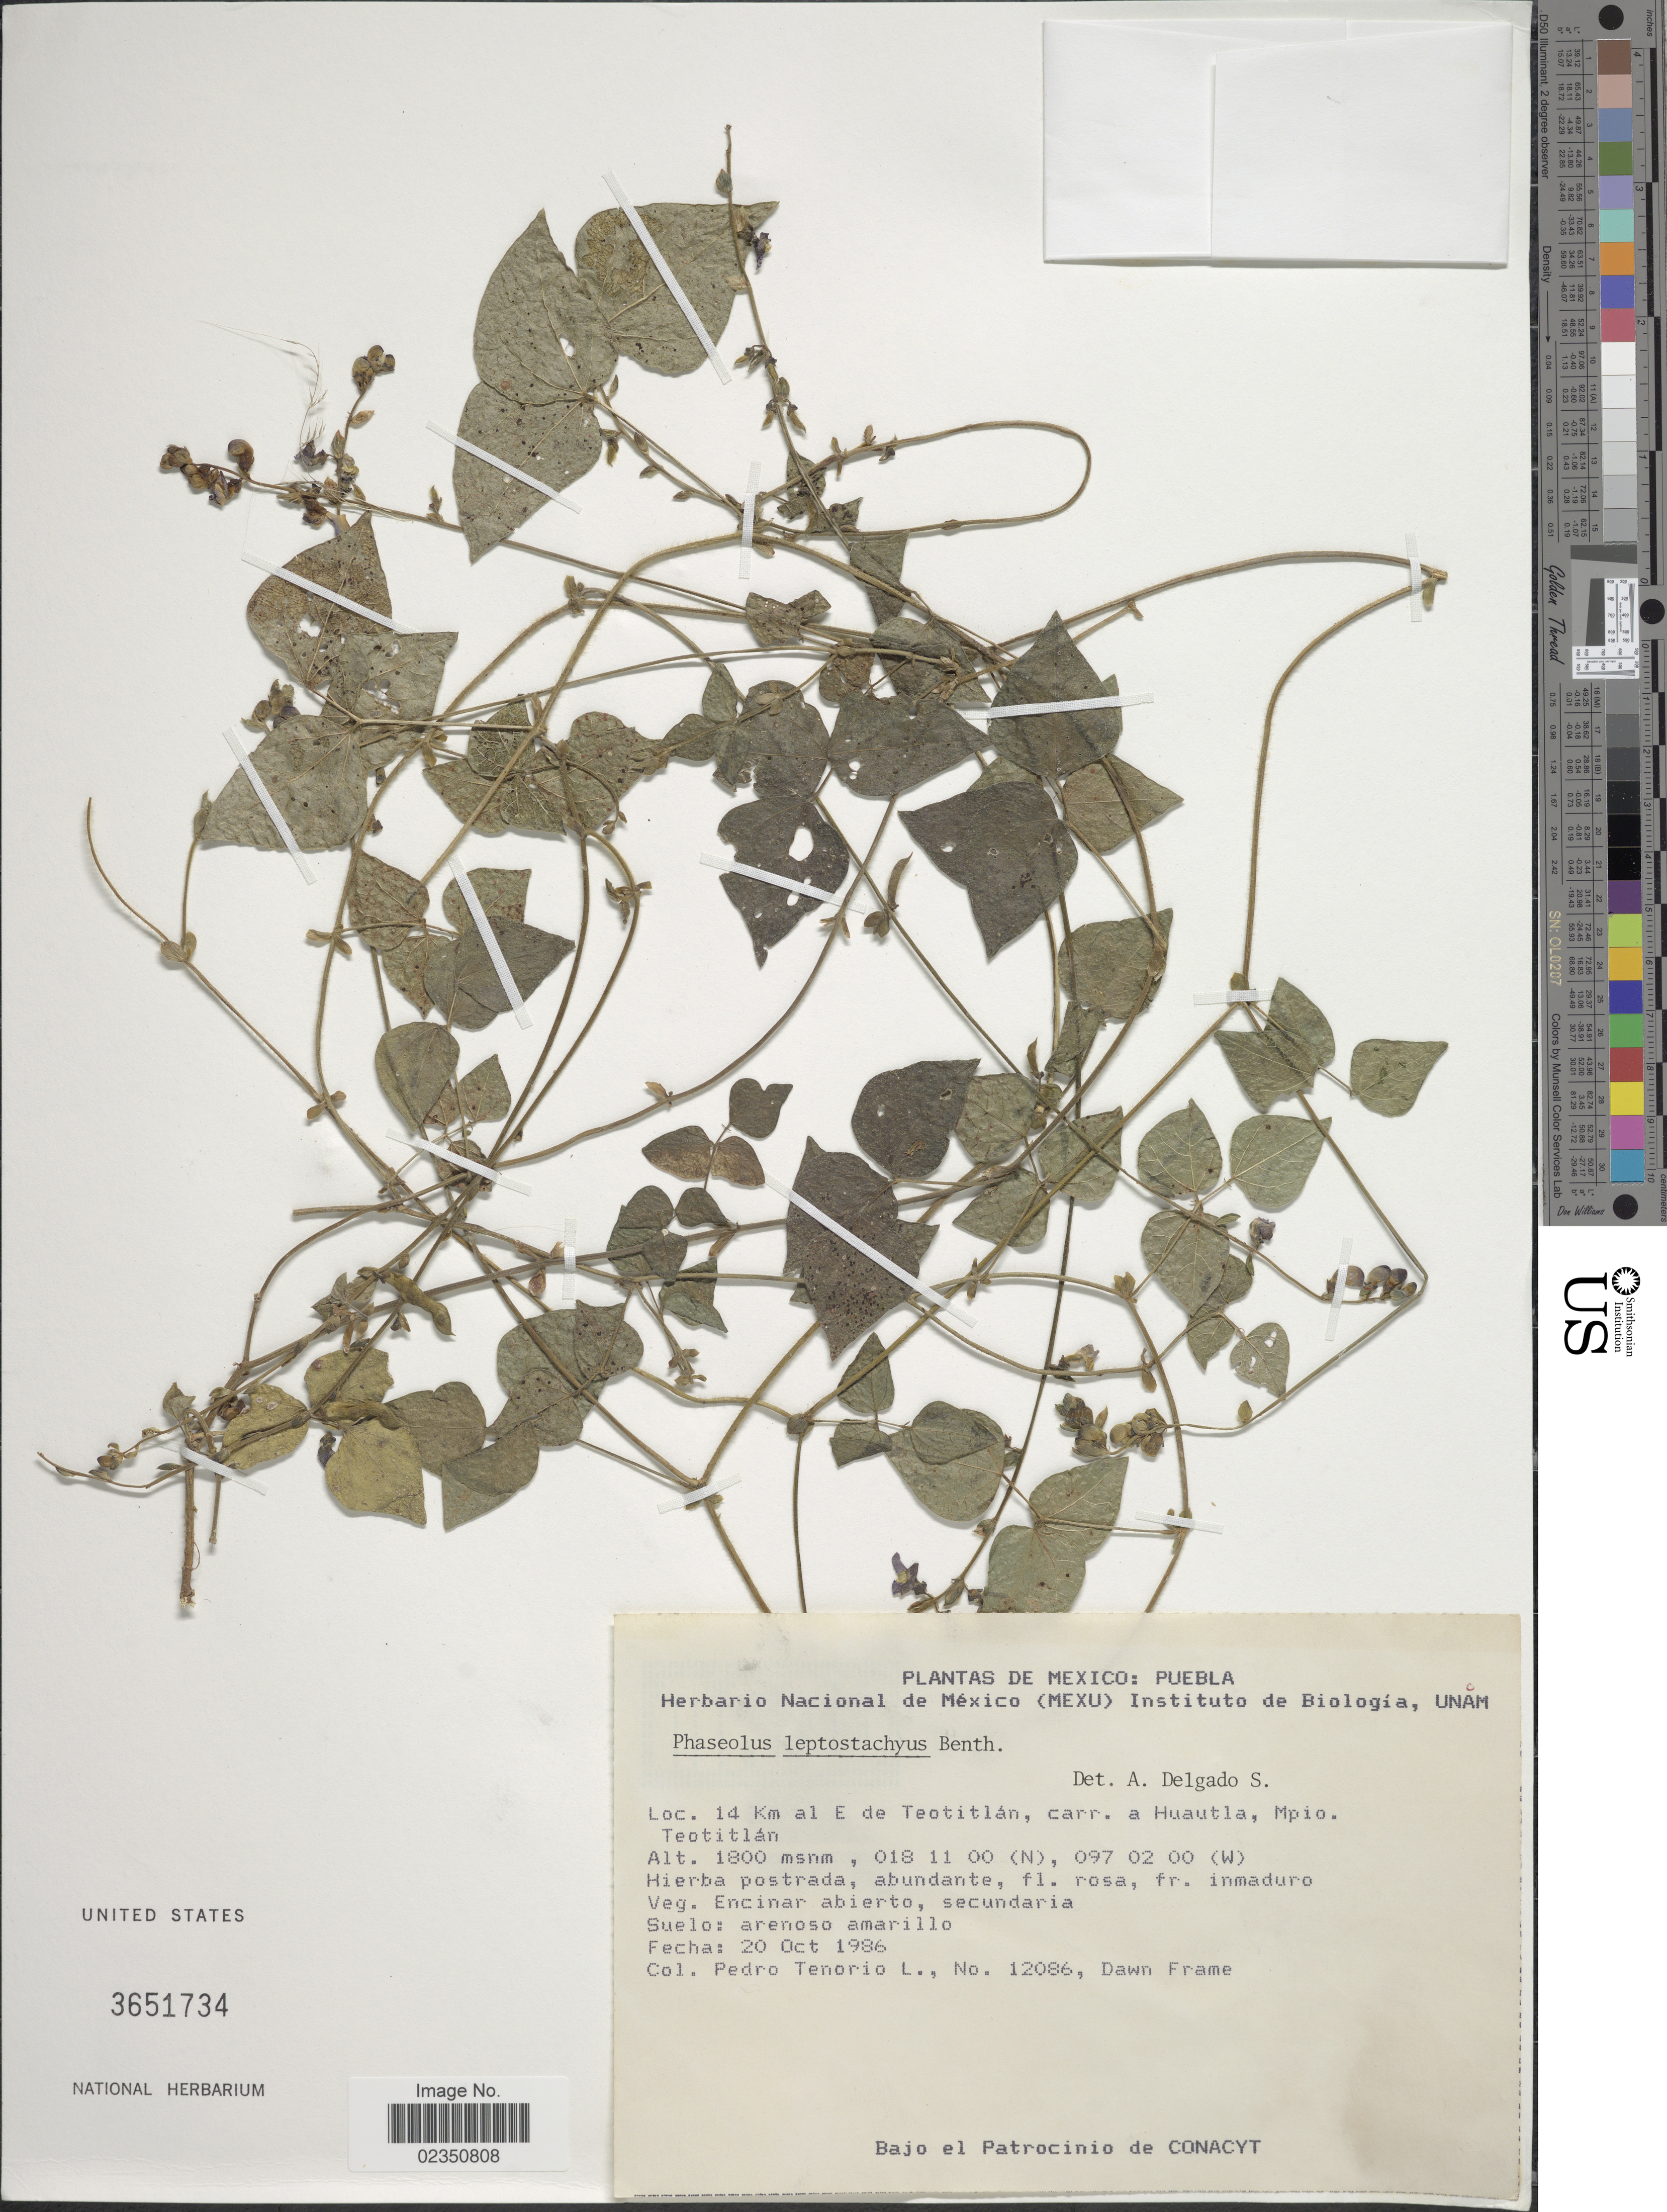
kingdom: Plantae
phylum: Tracheophyta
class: Magnoliopsida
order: Fabales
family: Fabaceae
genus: Phaseolus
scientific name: Phaseolus leptostachyus var. leptostachyus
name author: Benth.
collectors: P. Tenorio L. & D. Frame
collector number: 12086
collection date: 1986-10-20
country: Mexico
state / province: Puebla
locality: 14 km al E de Teotitlan, carr. a Huautla, Mpio. Teotitlan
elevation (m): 1800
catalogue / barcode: US 3651734